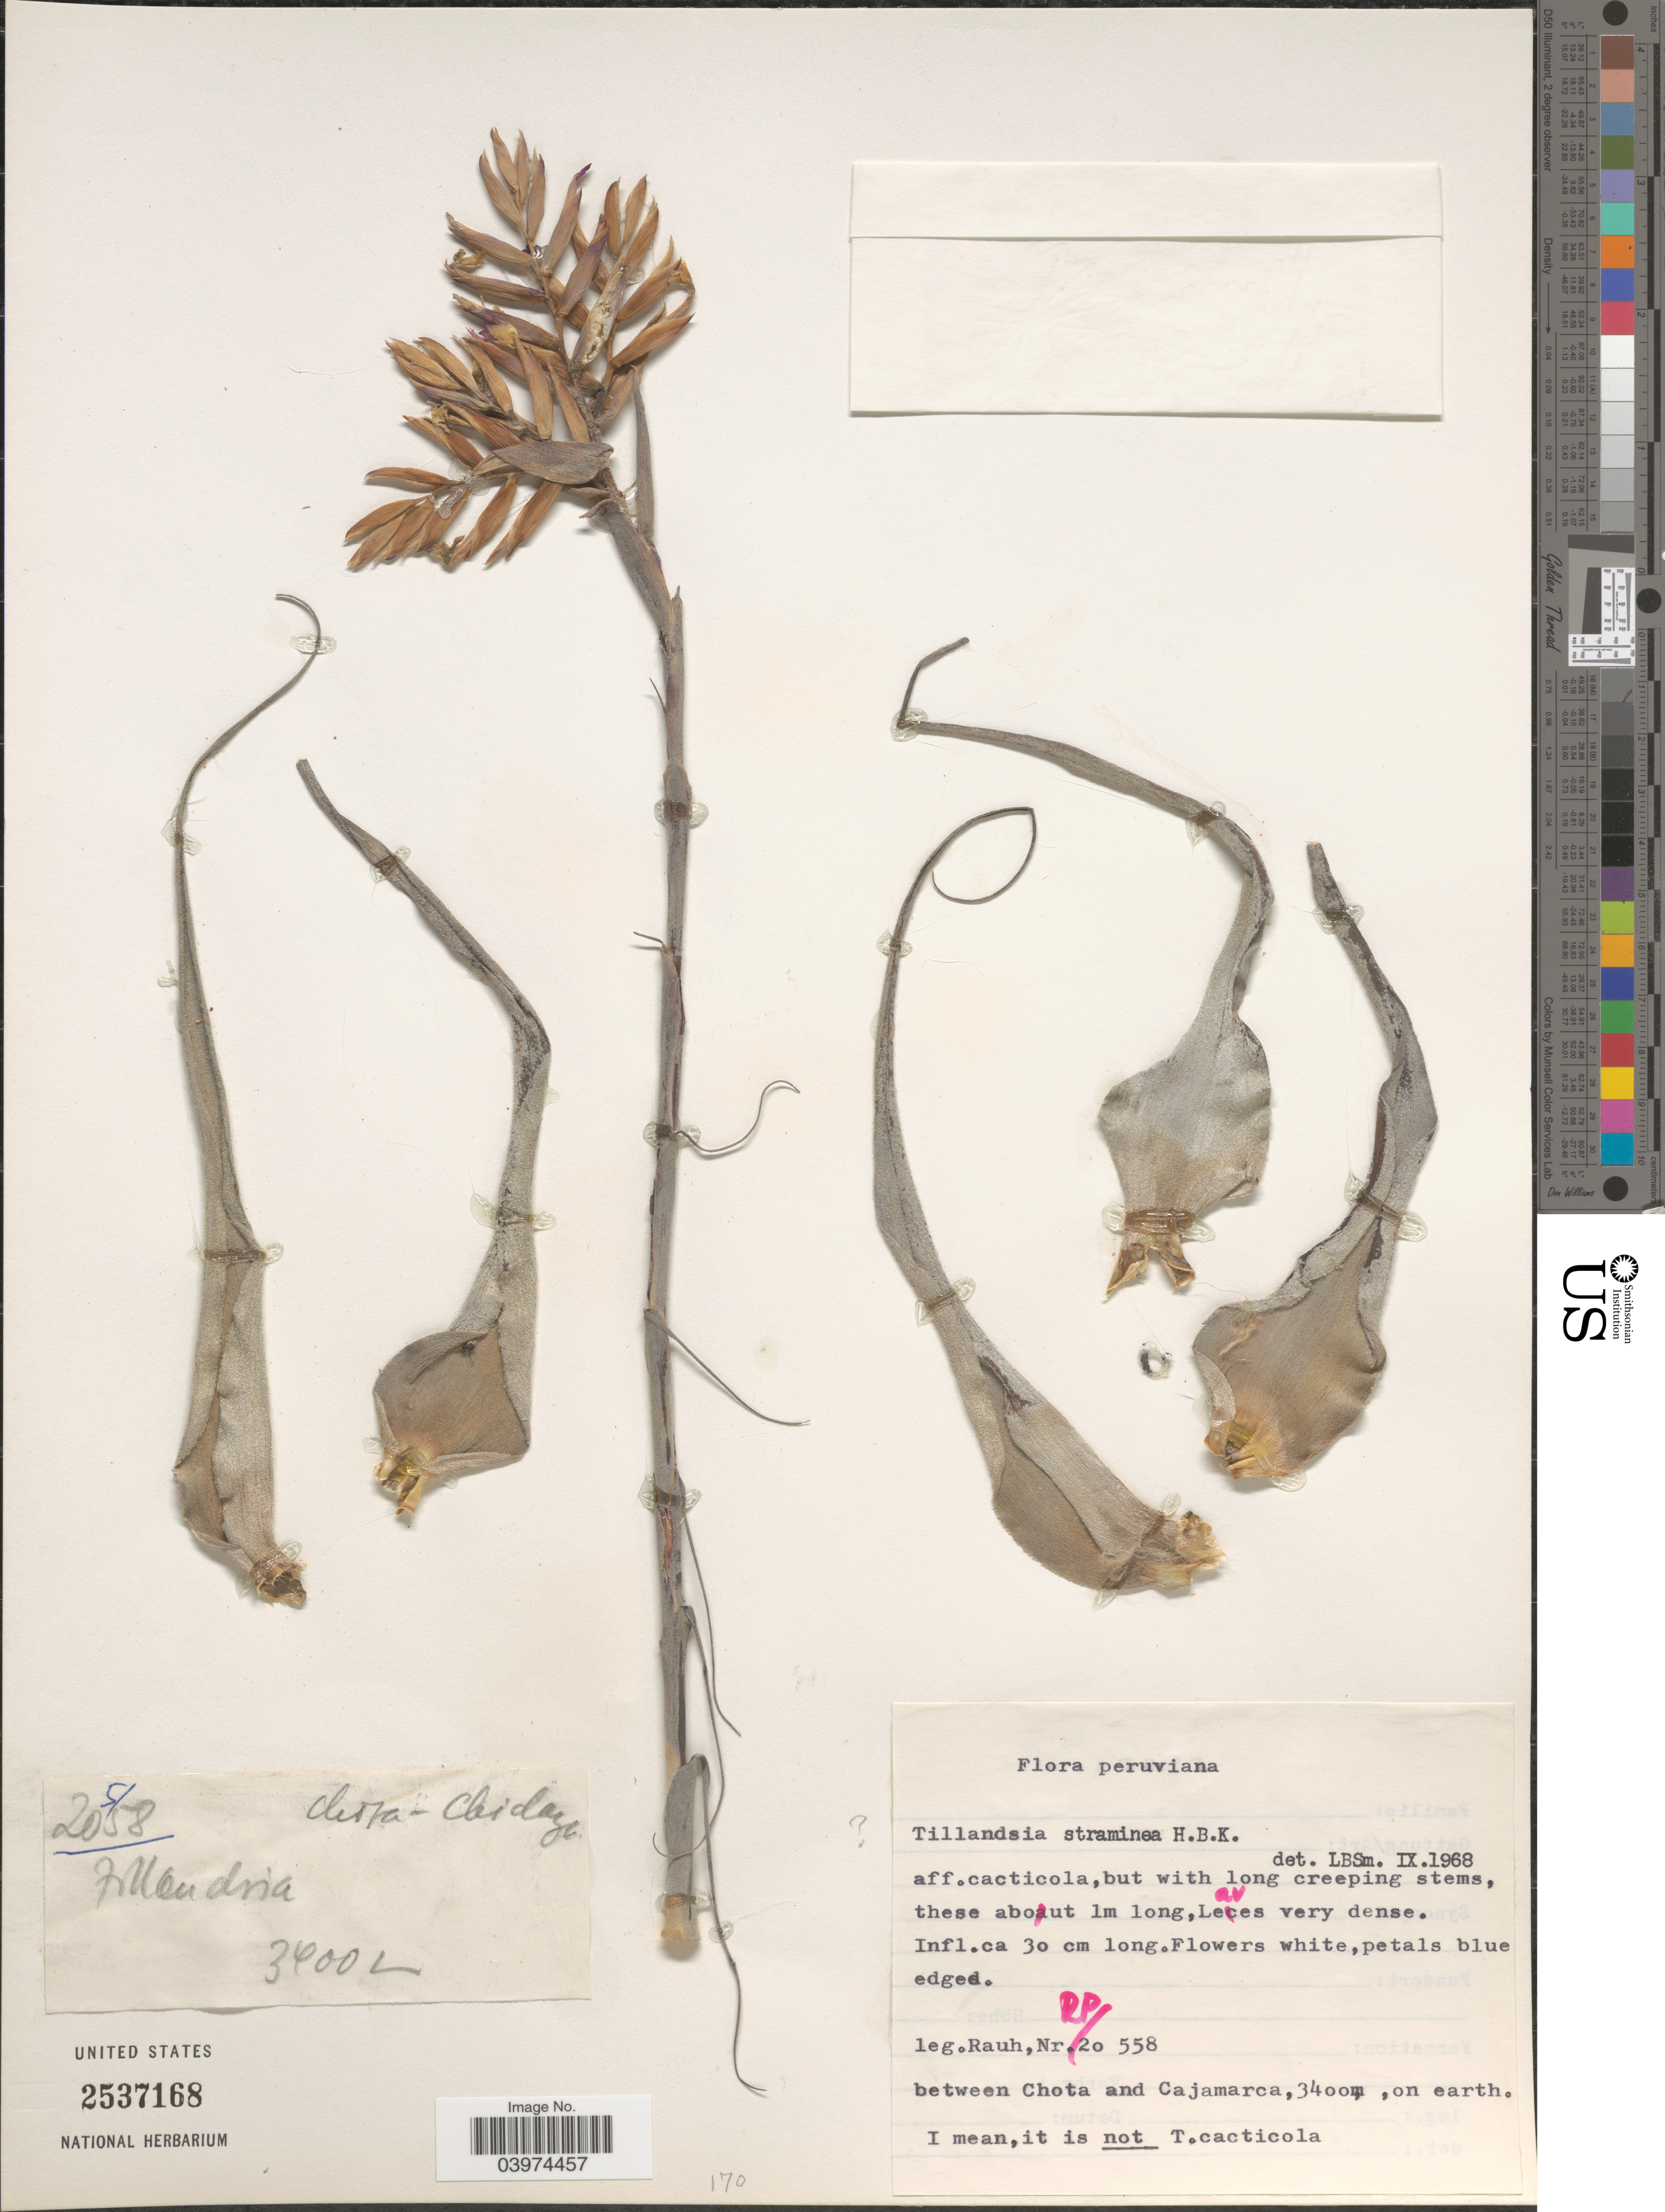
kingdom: Plantae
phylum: Tracheophyta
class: Liliopsida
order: Poales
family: Bromeliaceae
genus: Tillandsia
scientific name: Tillandsia straminea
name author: Kunth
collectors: -. Rauh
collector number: RP/20558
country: Peru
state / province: Cajamarca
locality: Between Chota and Cajamarca.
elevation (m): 3400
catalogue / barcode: US 2537168